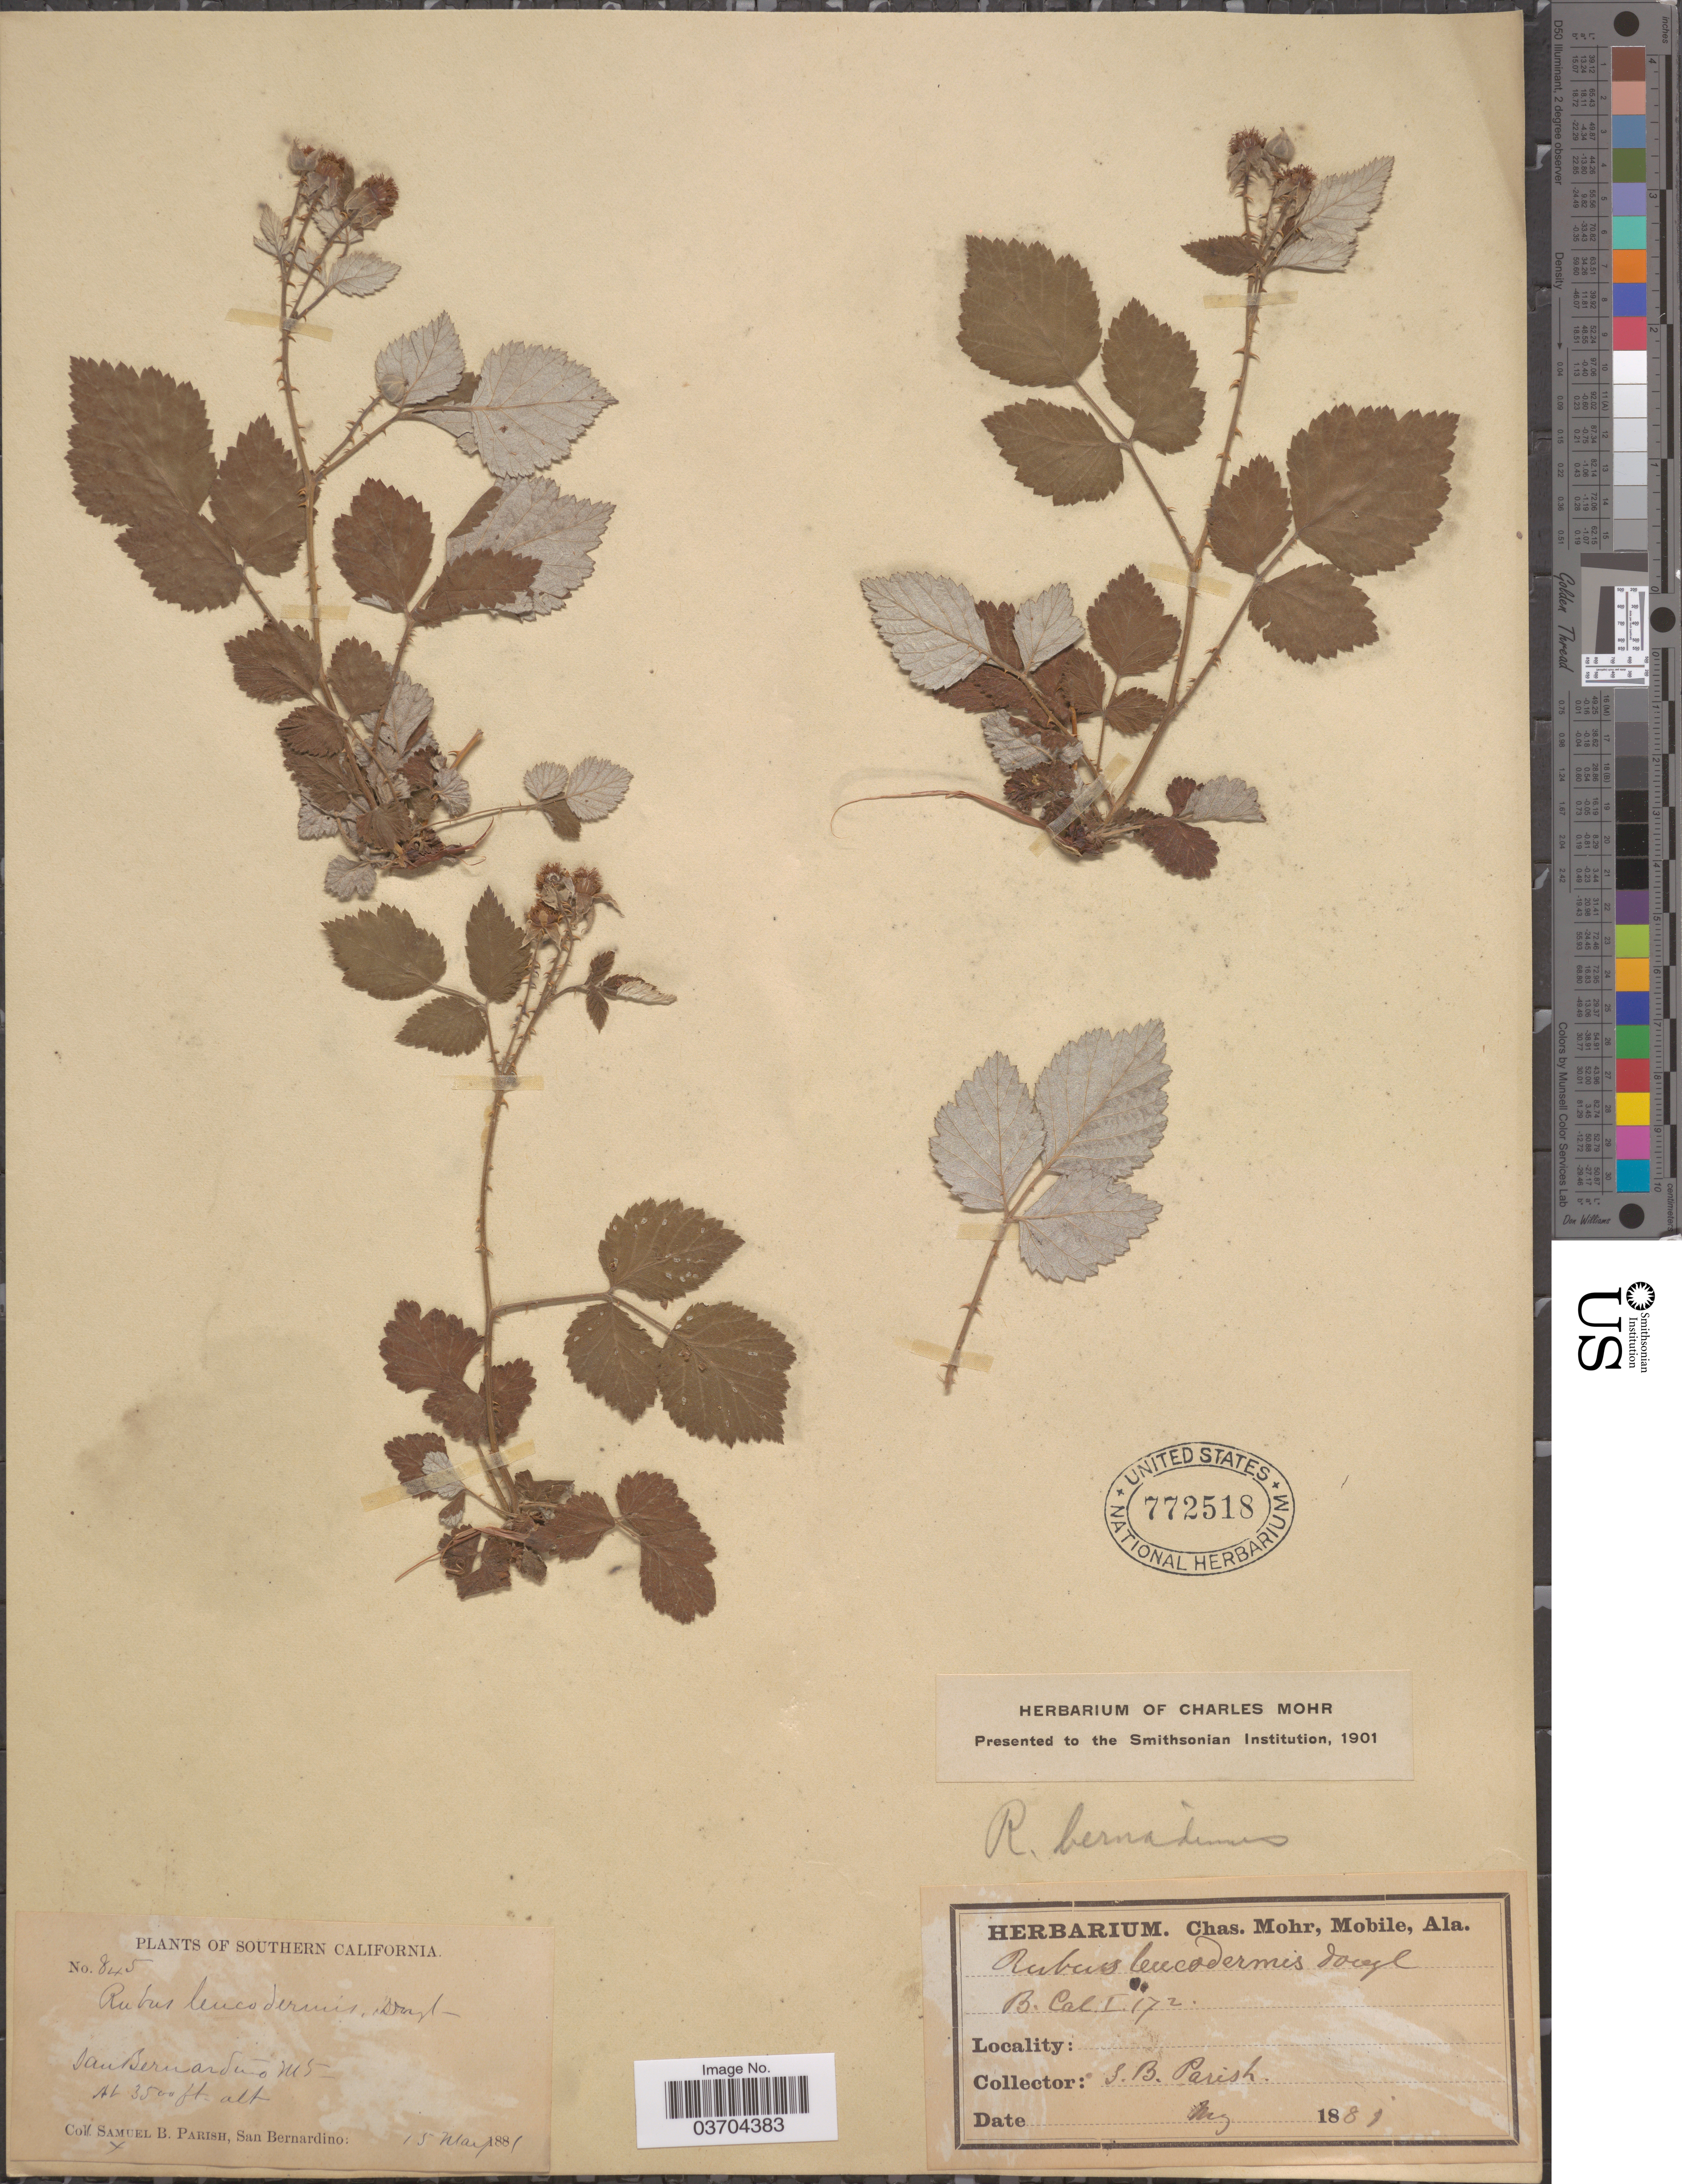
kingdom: Plantae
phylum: Tracheophyta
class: Magnoliopsida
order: Rosales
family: Rosaceae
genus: Rubus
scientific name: Rubus bernardinus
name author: (Greene) Fedde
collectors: S. B. Parish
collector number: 845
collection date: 1881-05-15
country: United States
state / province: California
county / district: San Bernardino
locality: Southern California. San Bernardino Mts.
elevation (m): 1067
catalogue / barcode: US 772518